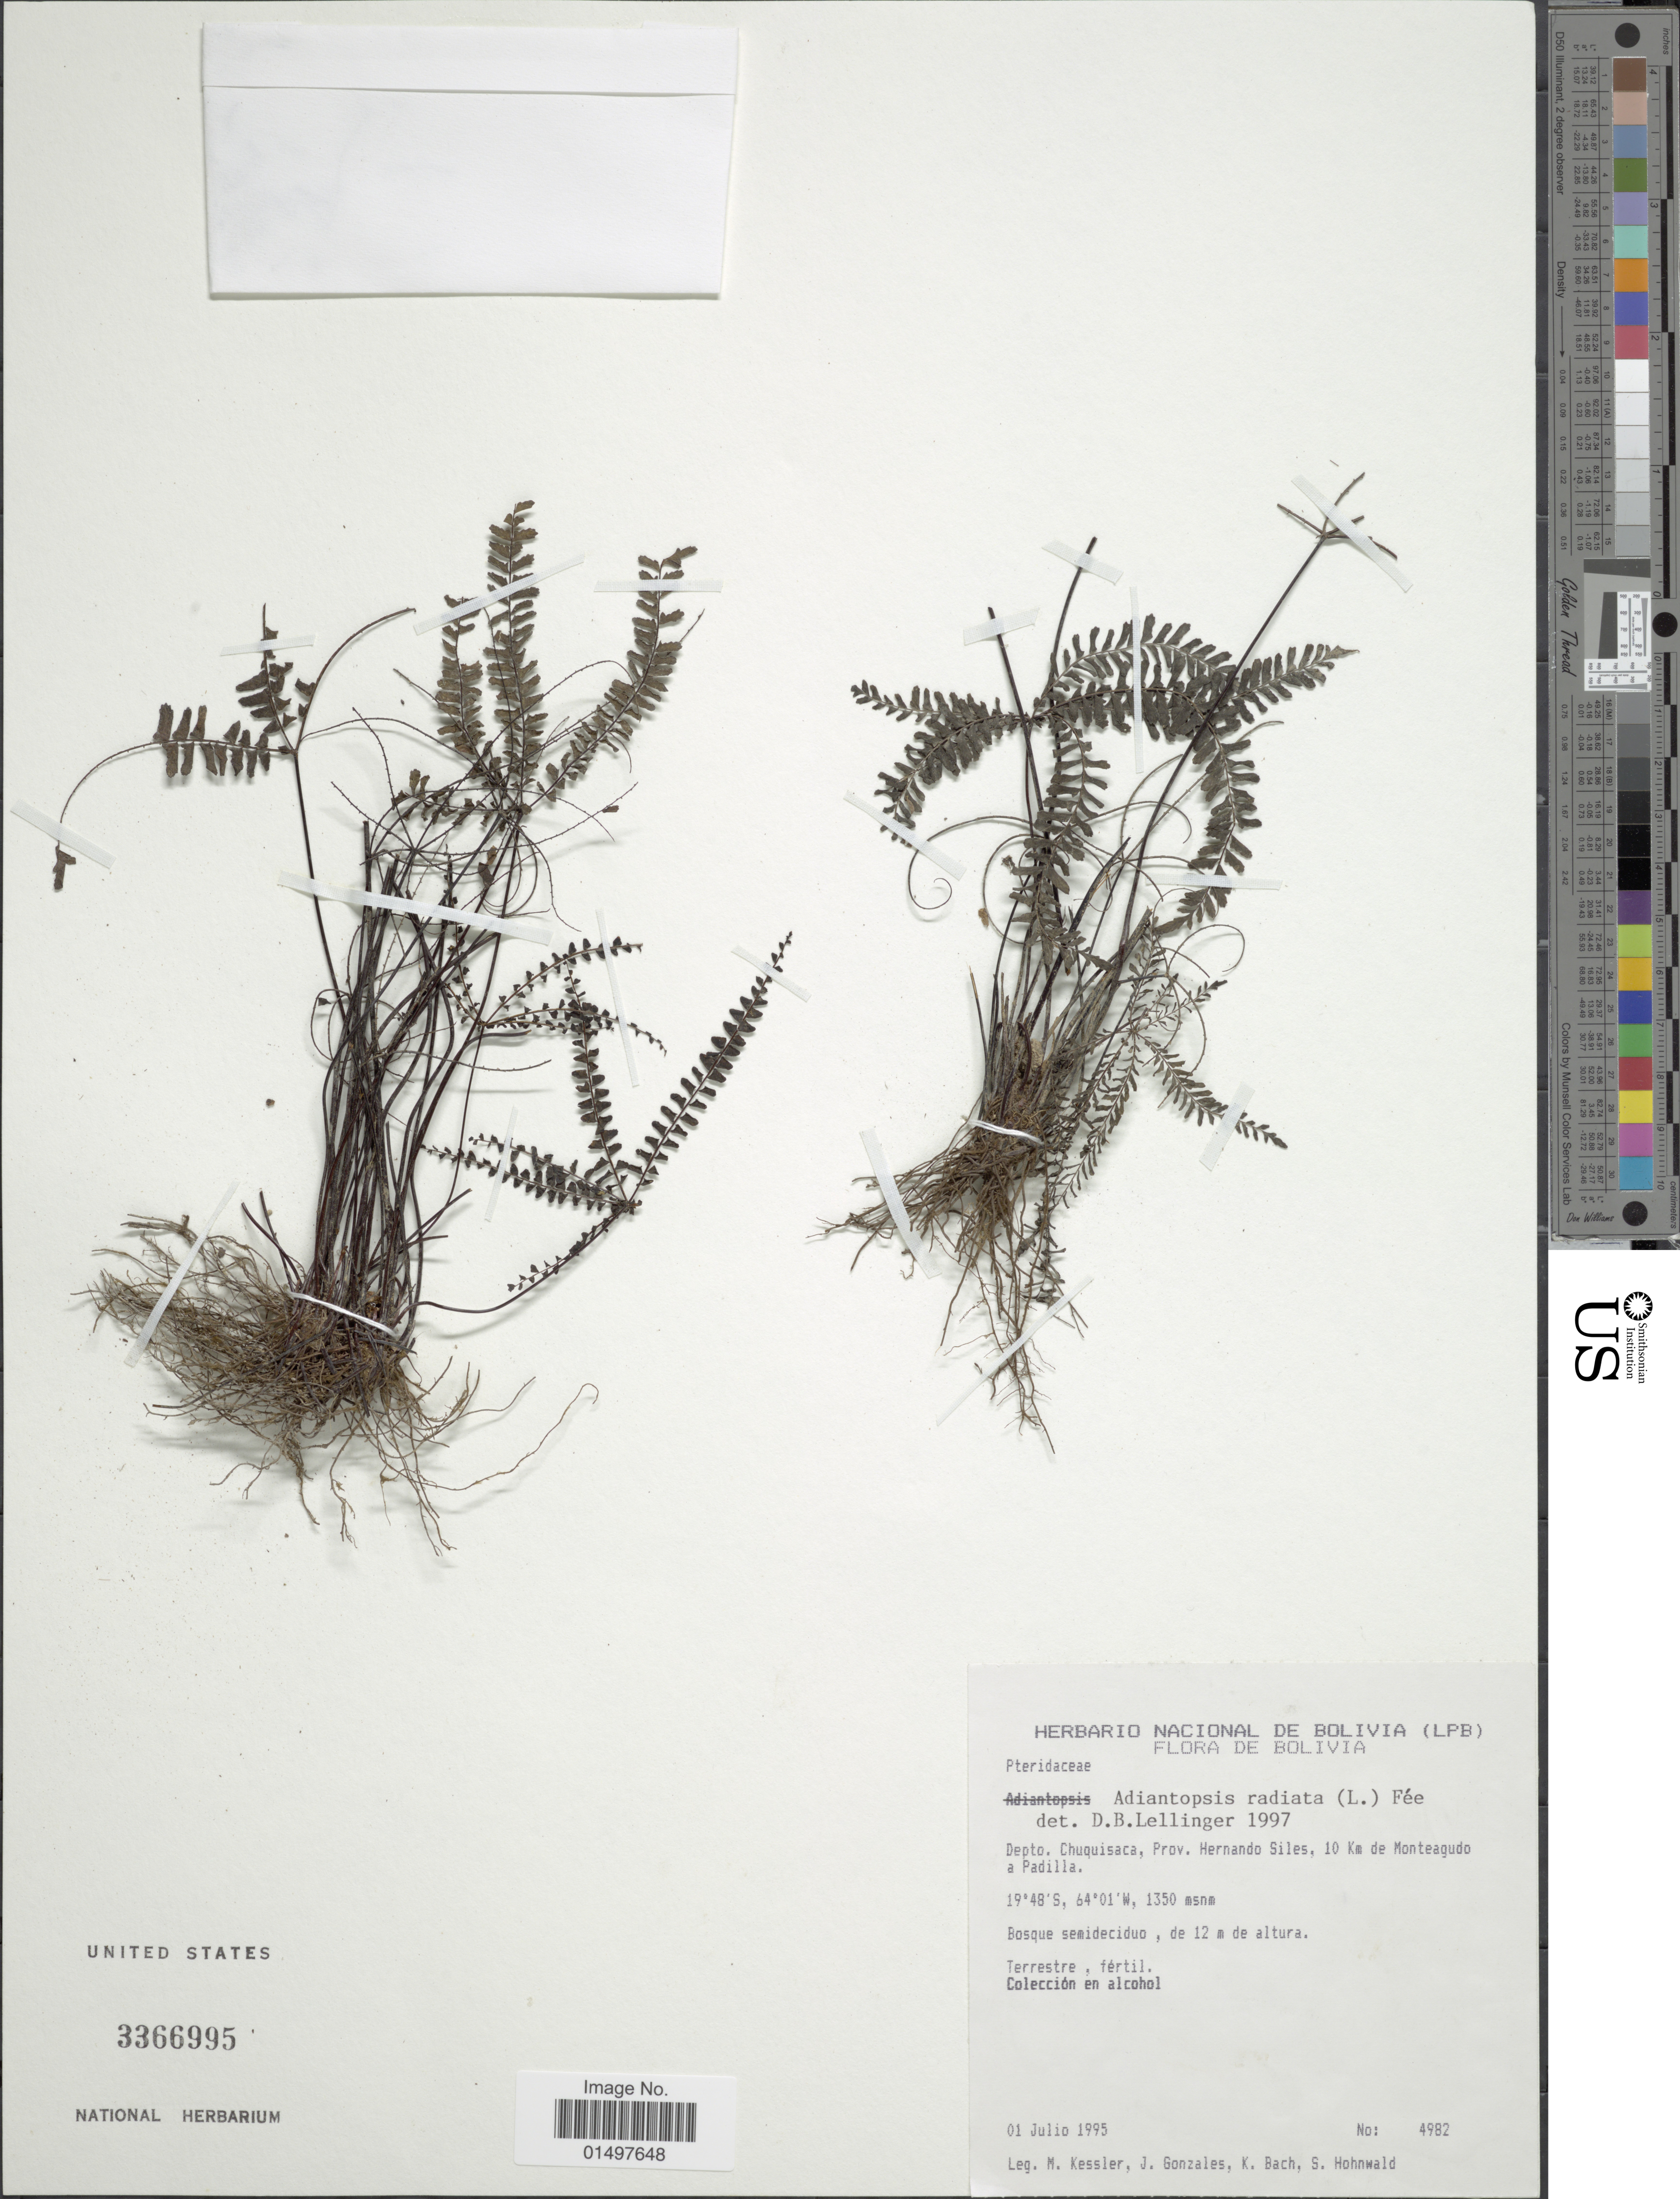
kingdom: Plantae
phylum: Tracheophyta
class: Polypodiopsida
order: Polypodiales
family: Pteridaceae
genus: Adiantopsis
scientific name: Adiantopsis radiata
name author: (L.) Fée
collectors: M. Kessler, J. Gonzales, K. Bach & S. Hohnwald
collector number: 4982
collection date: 1995-07-01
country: Bolivia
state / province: Chuquisaca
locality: Depto. Chuquisaca, Prov. Hernando Siles, 10 Km de Monteagudo a Padilla.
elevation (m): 1350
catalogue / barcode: US 3366995